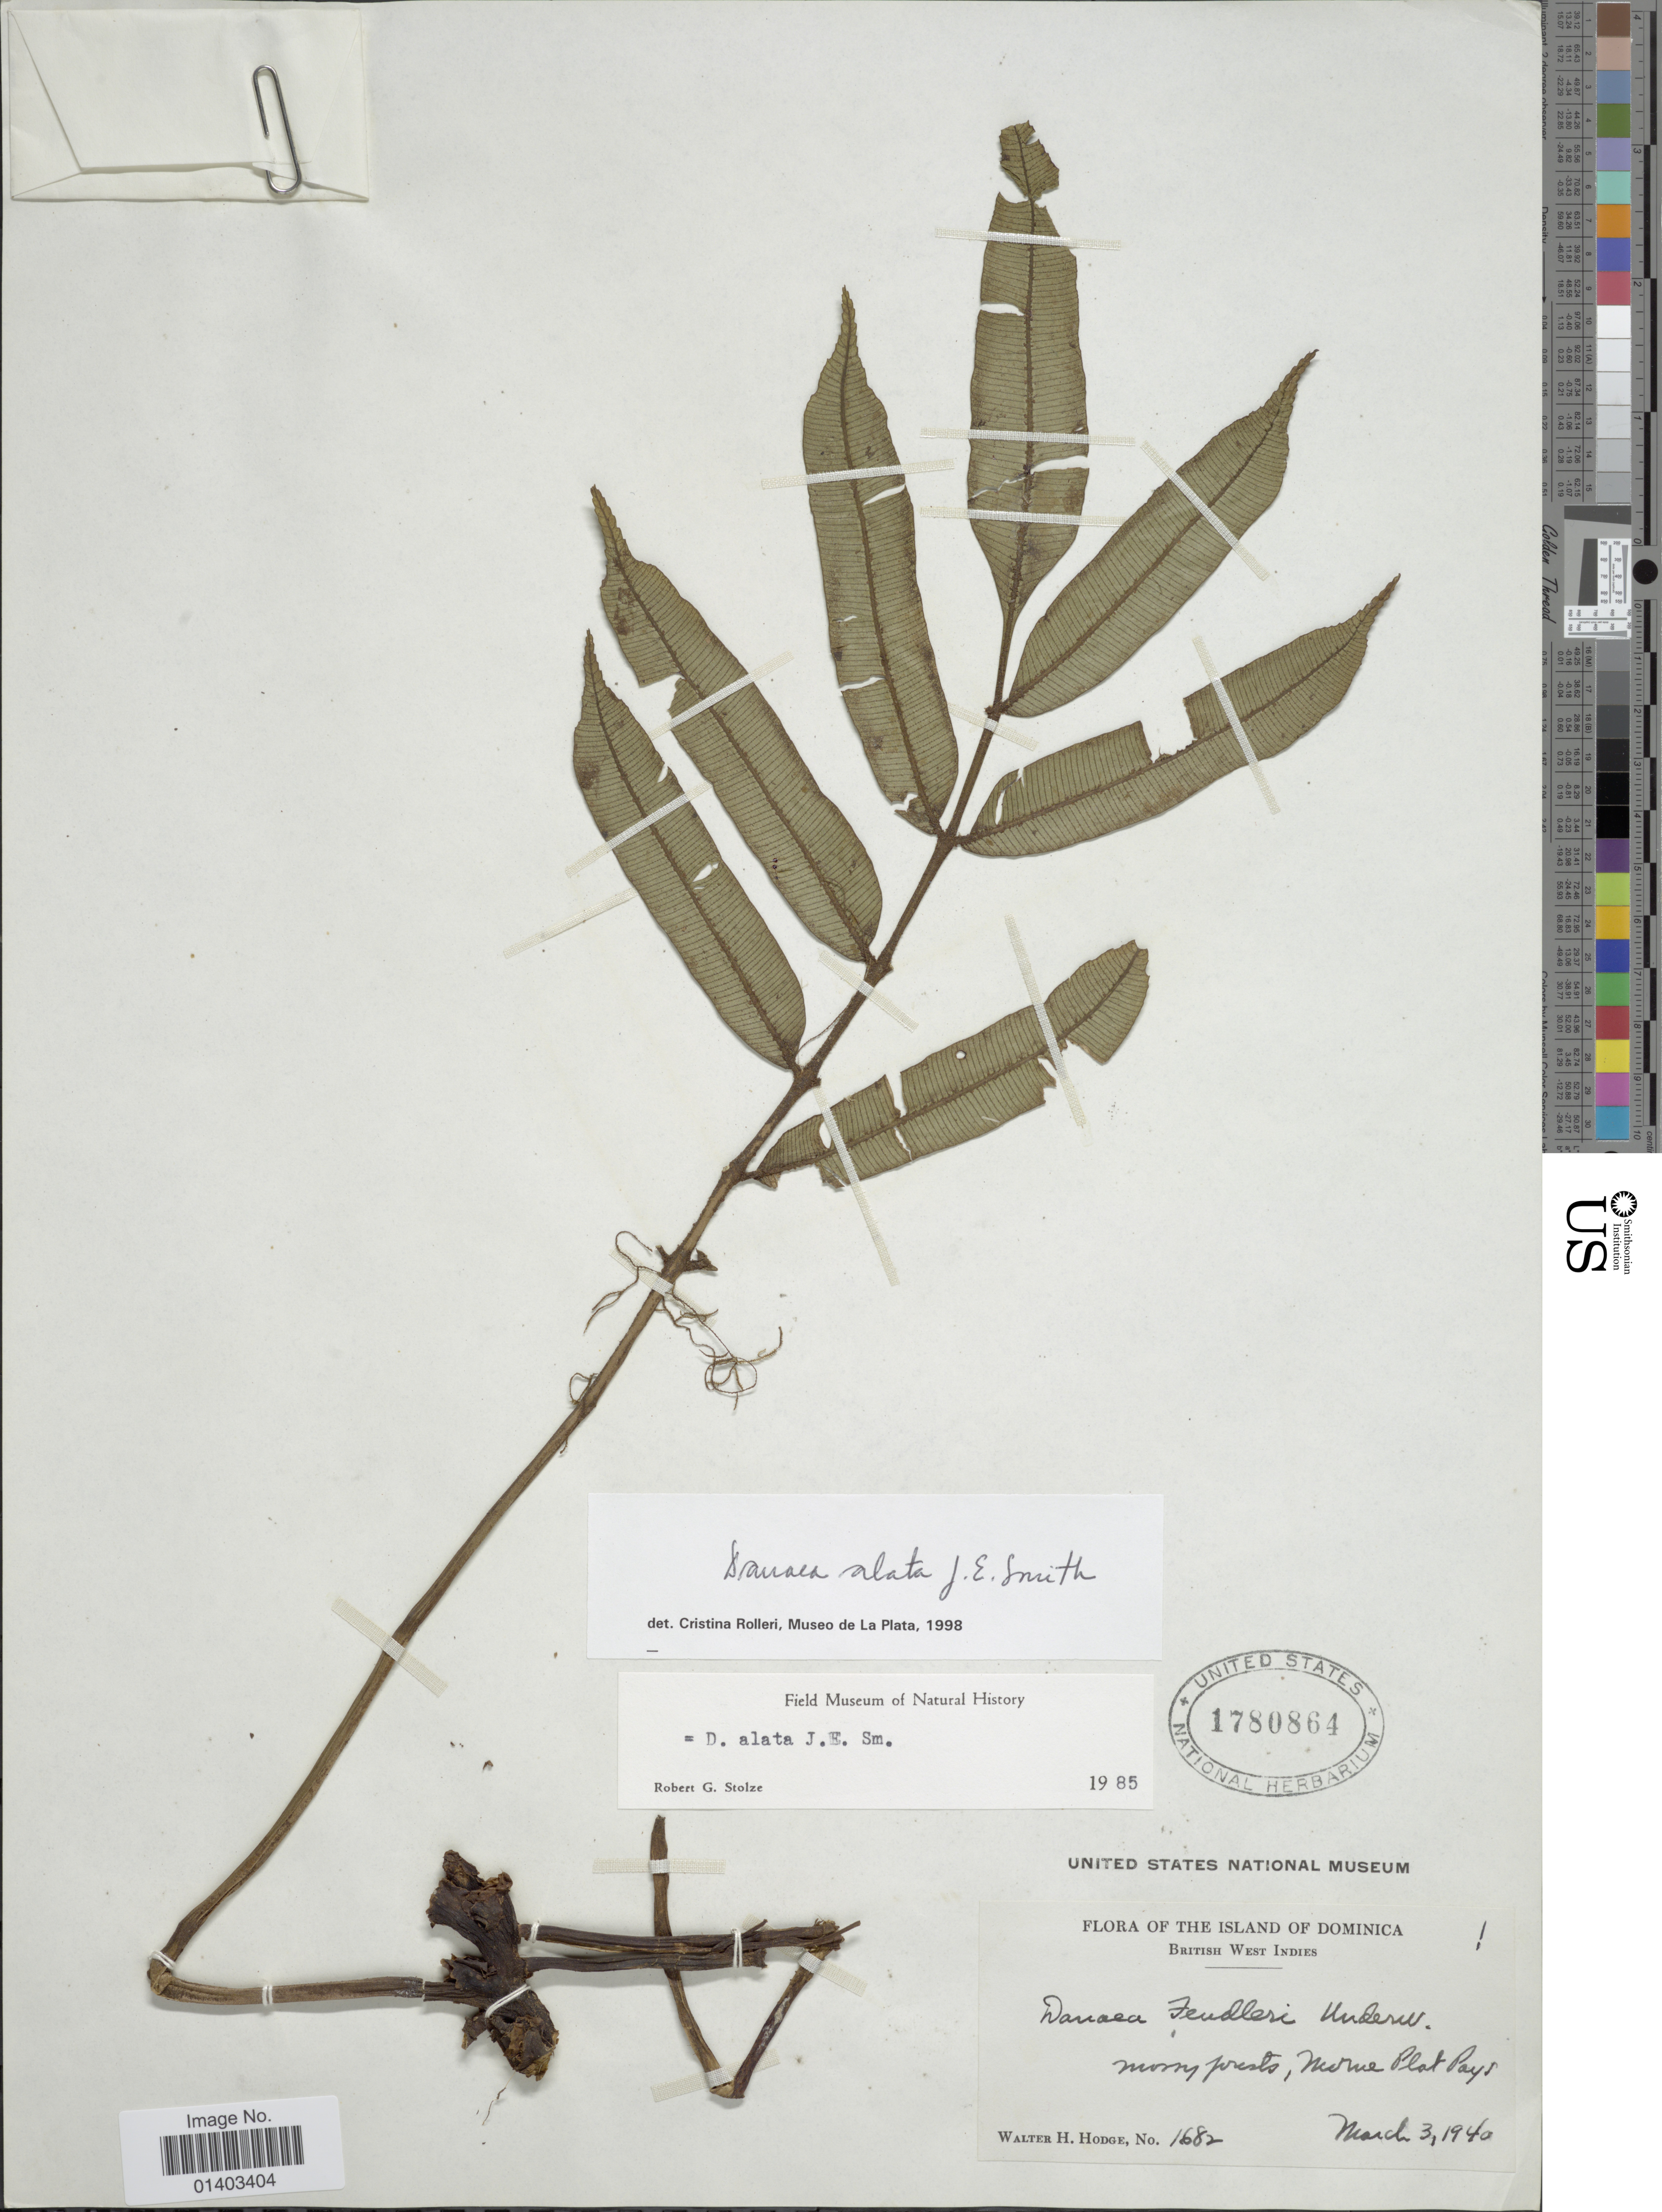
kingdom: Plantae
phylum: Tracheophyta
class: Polypodiopsida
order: Marattiales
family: Marattiaceae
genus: Danaea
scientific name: Danaea alata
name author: Sm.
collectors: W. Hodge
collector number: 1682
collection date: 1940-03-03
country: Dominica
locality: The Island of Dominica, British West Indies, Morne Plat Pays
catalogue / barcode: US 1780864